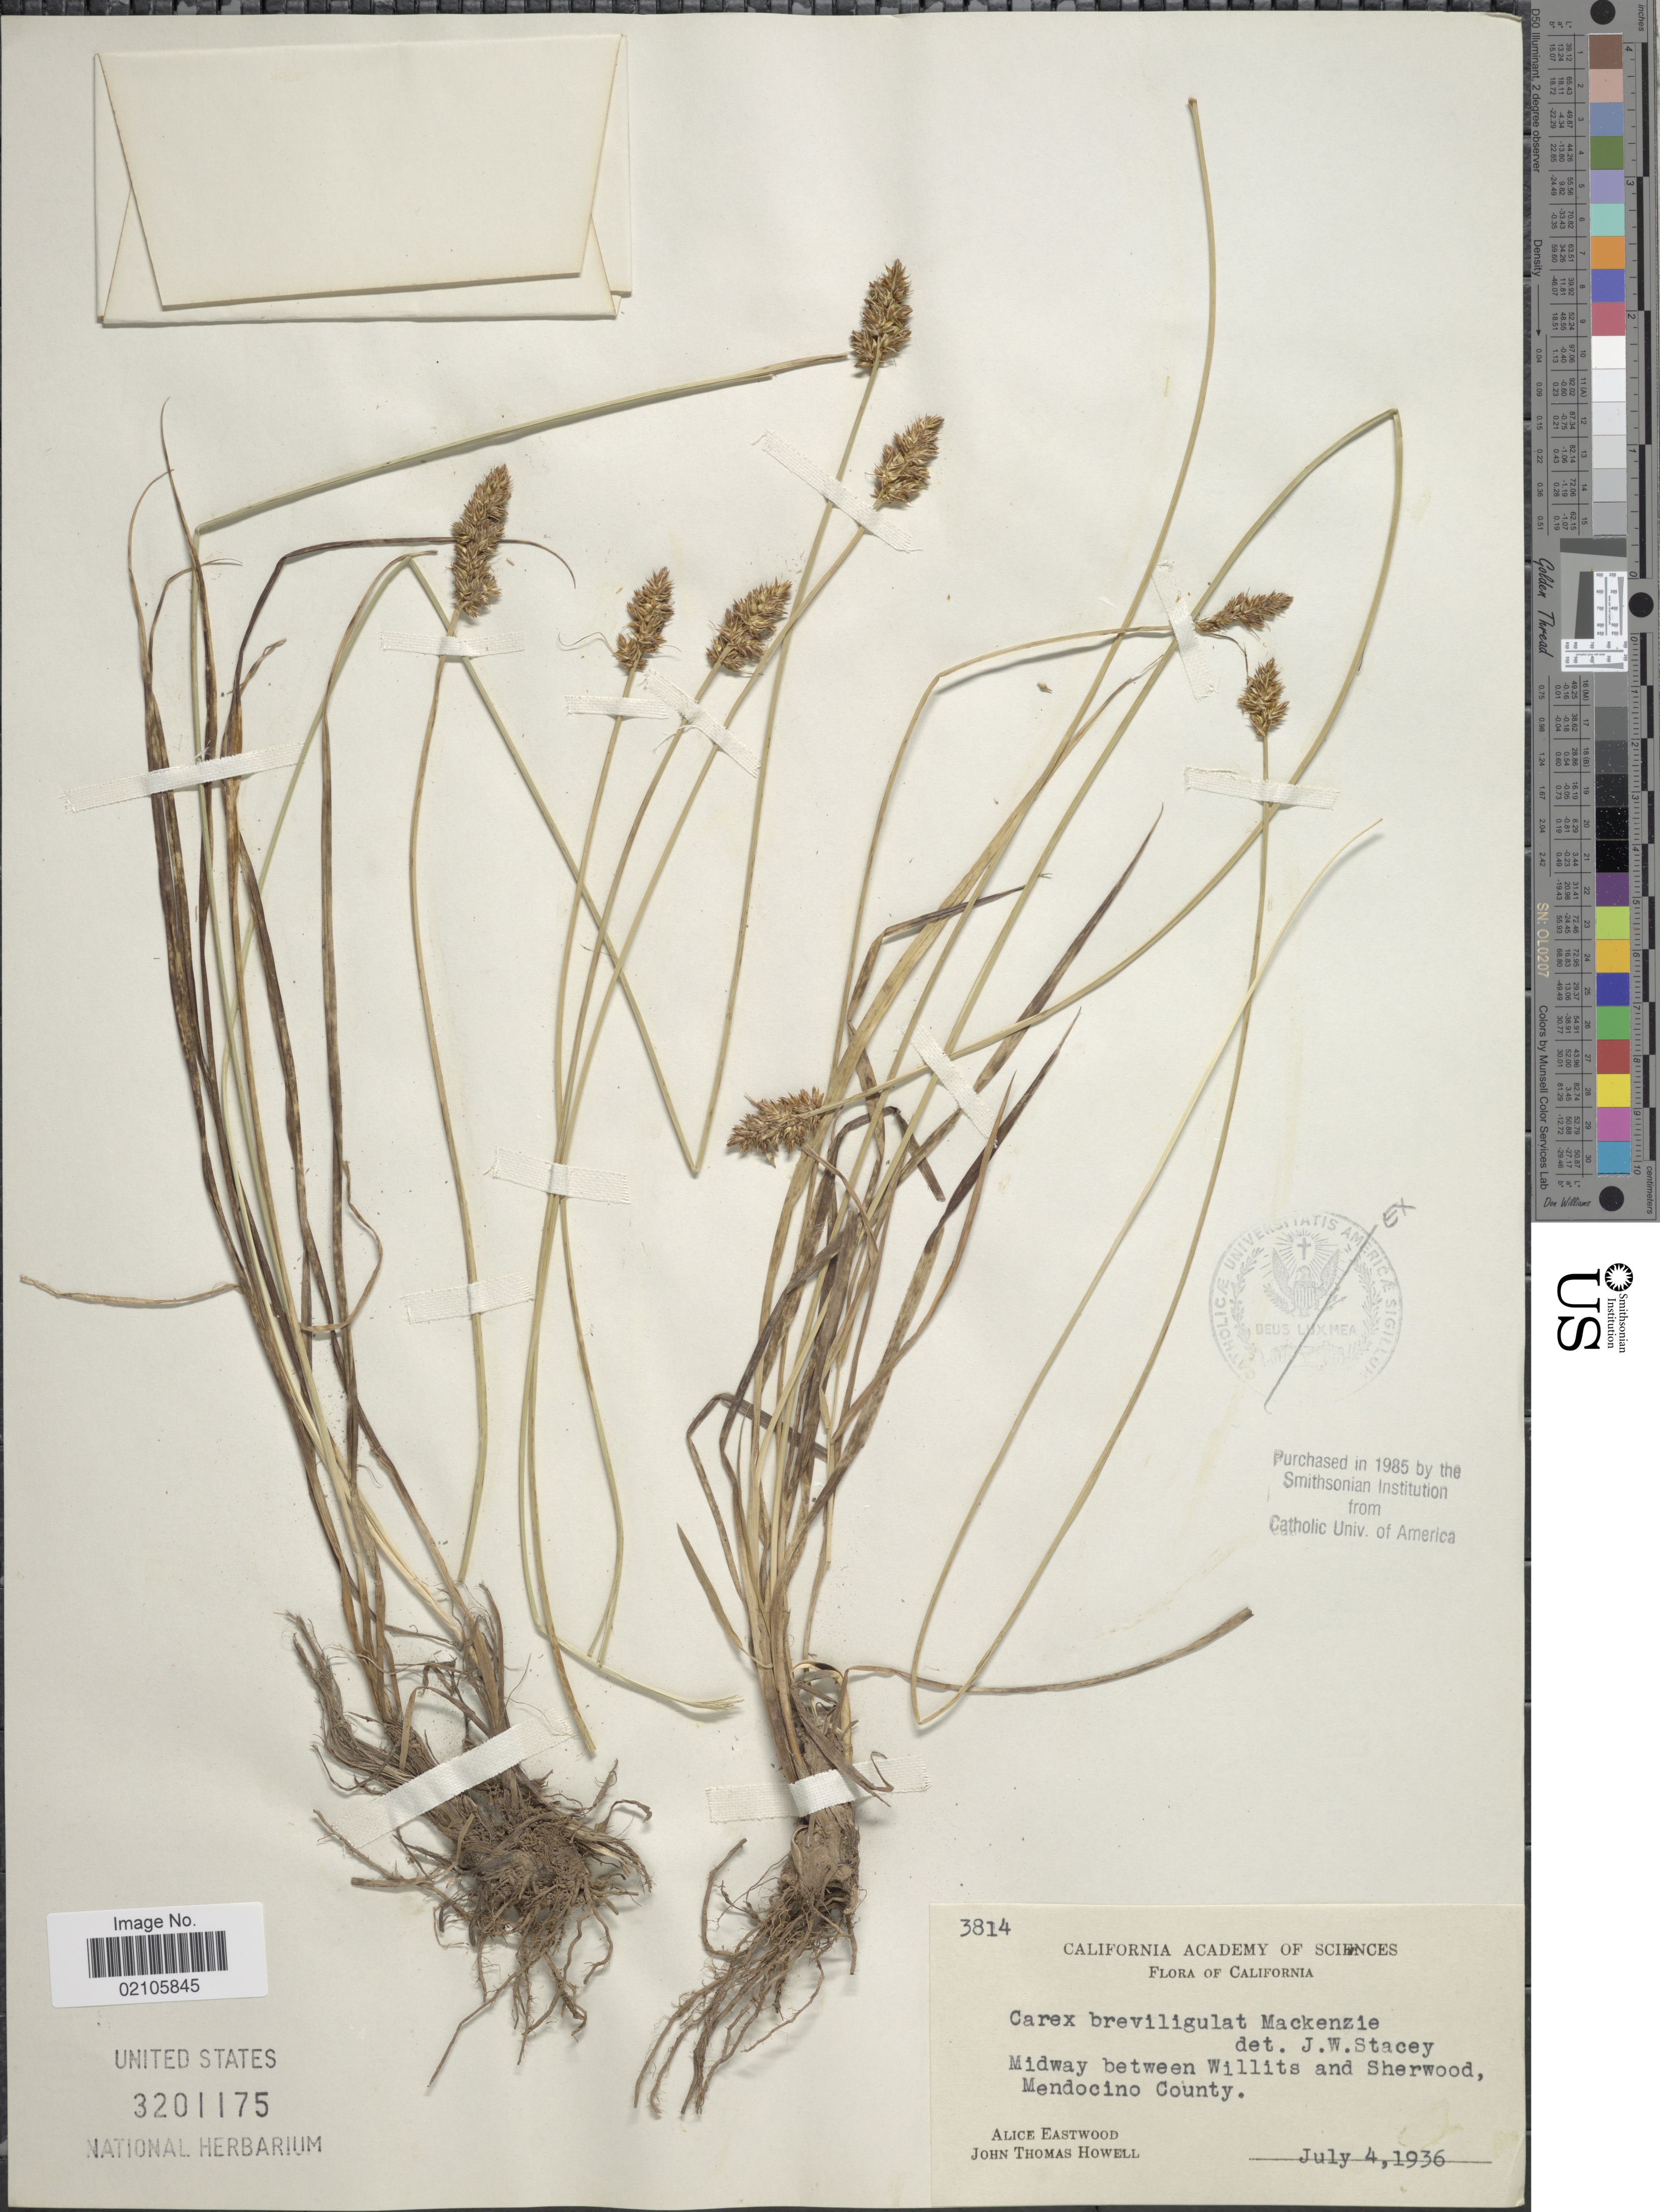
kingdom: Plantae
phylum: Tracheophyta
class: Liliopsida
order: Poales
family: Cyperaceae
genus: Carex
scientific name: Carex densa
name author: (L.H. Bailey) L.H. Bailey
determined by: Strong, Mark T., (BOT), Smithsonian Institution - National Museum of Natural History (UNITED STATES)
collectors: A. Eastwood & J. T. Howell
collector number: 3814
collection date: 1936-07-04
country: United States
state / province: California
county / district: Mendocino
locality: Midway between Willits and Sherwood, Mendocino County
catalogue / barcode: US 3201175